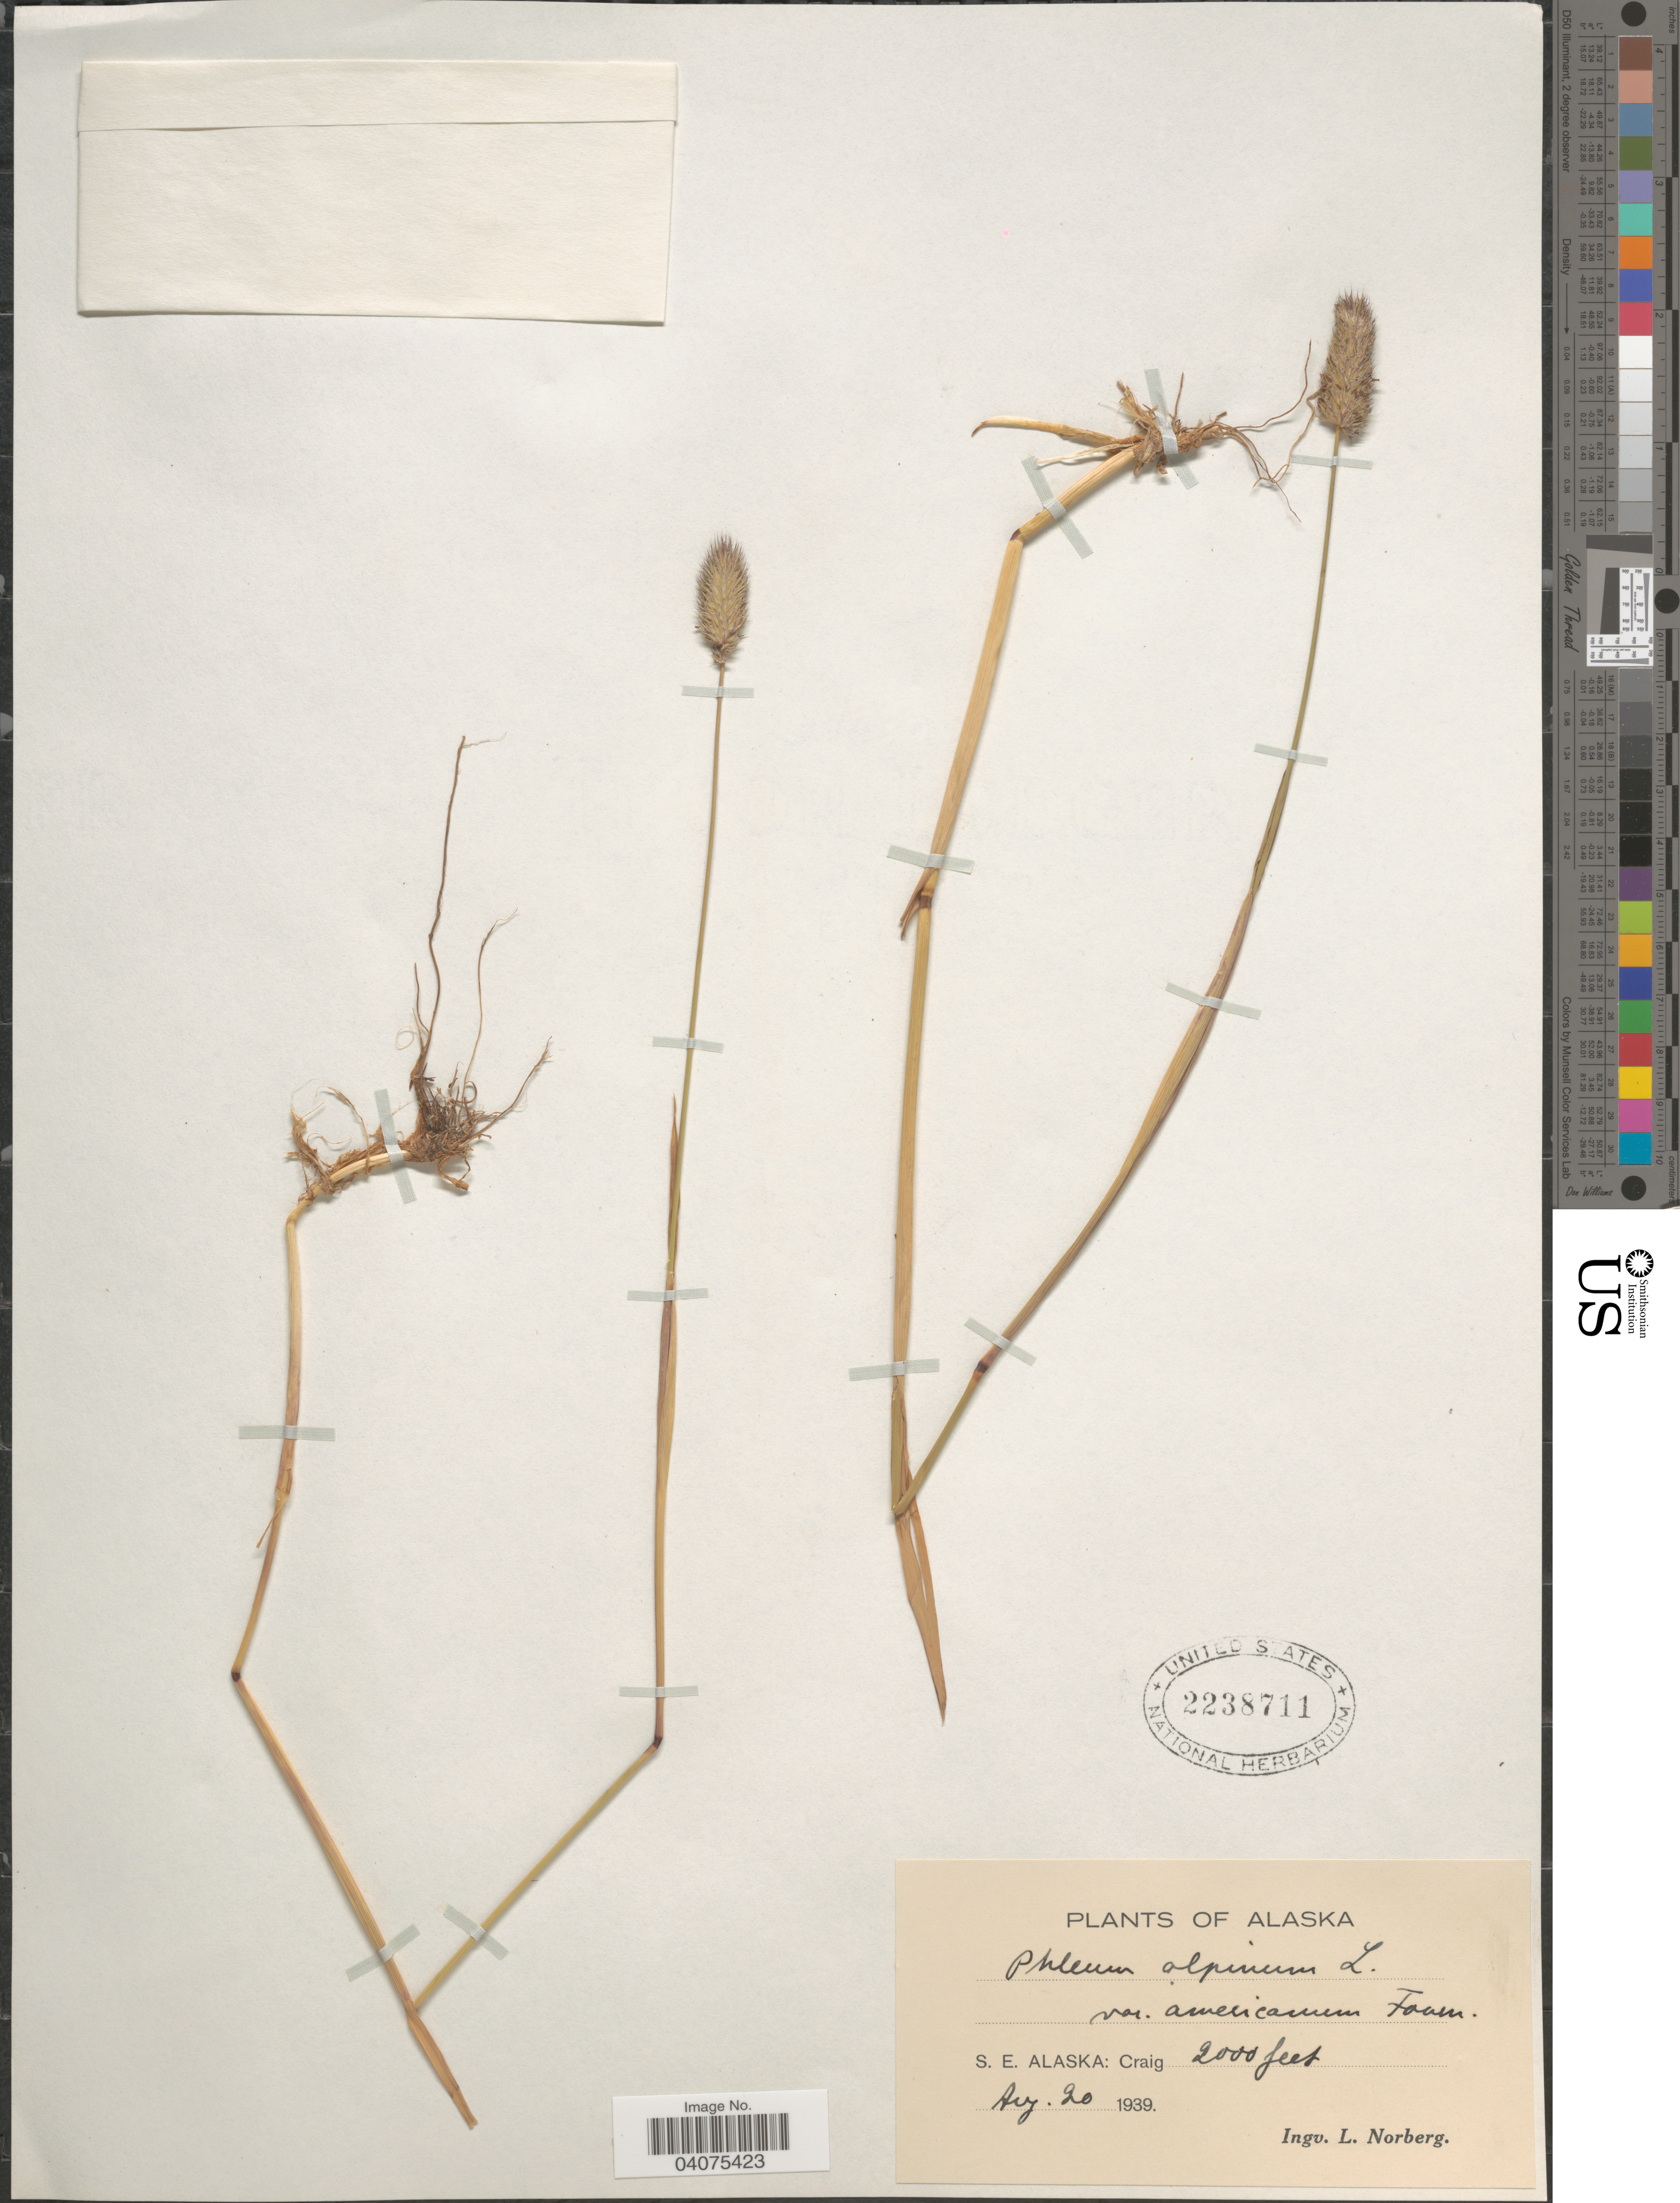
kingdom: Plantae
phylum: Tracheophyta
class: Liliopsida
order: Poales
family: Poaceae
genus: Phleum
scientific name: Phleum alpinum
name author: L.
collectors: I. Norberg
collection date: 1939-08-20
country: United States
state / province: Alaska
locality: S. E. Alaska: Craig.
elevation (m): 610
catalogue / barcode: US 2238711